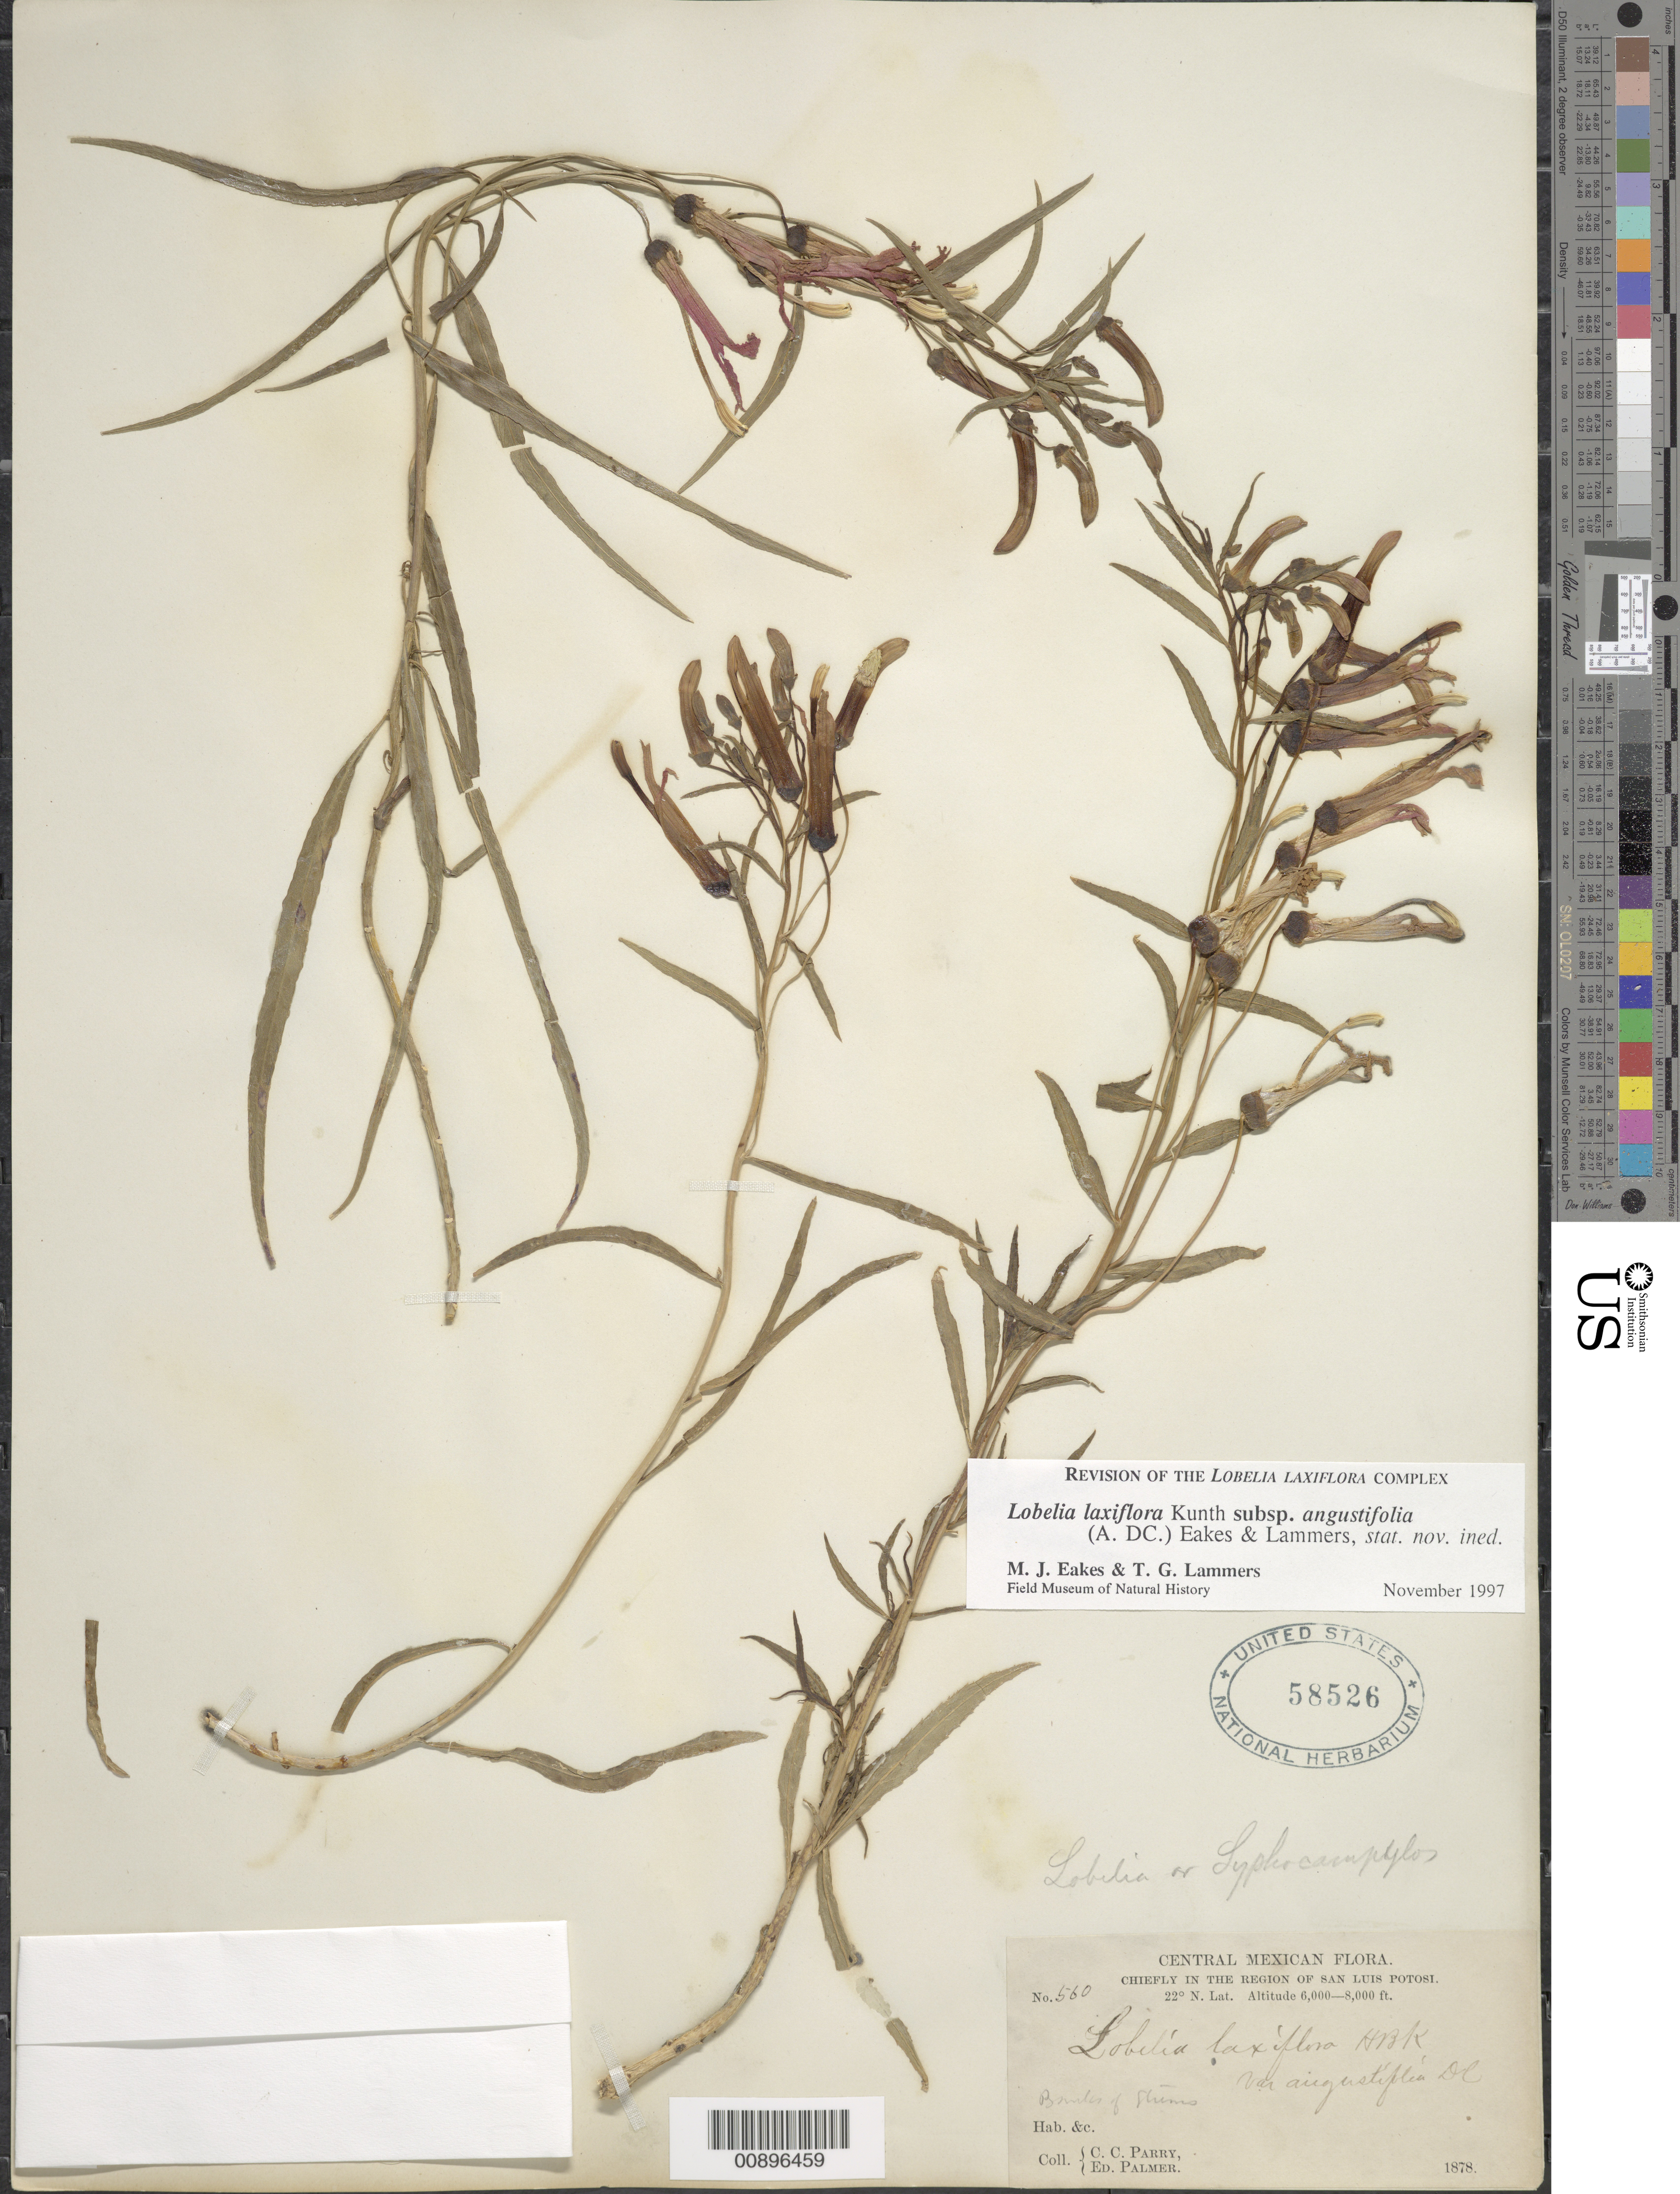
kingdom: Plantae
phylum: Tracheophyta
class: Magnoliopsida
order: Asterales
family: Campanulaceae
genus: Lobelia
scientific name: Lobelia laxiflora subsp. angustifolia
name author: (A. DC.) Eakes & Lammers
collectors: C. C. Parry & E. Palmer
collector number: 560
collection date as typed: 1878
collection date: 1878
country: Mexico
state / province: San Luis Potosí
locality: Chiefly in the region of San Luis Potosí.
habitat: Banks of streams.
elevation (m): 1829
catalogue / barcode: US 58526